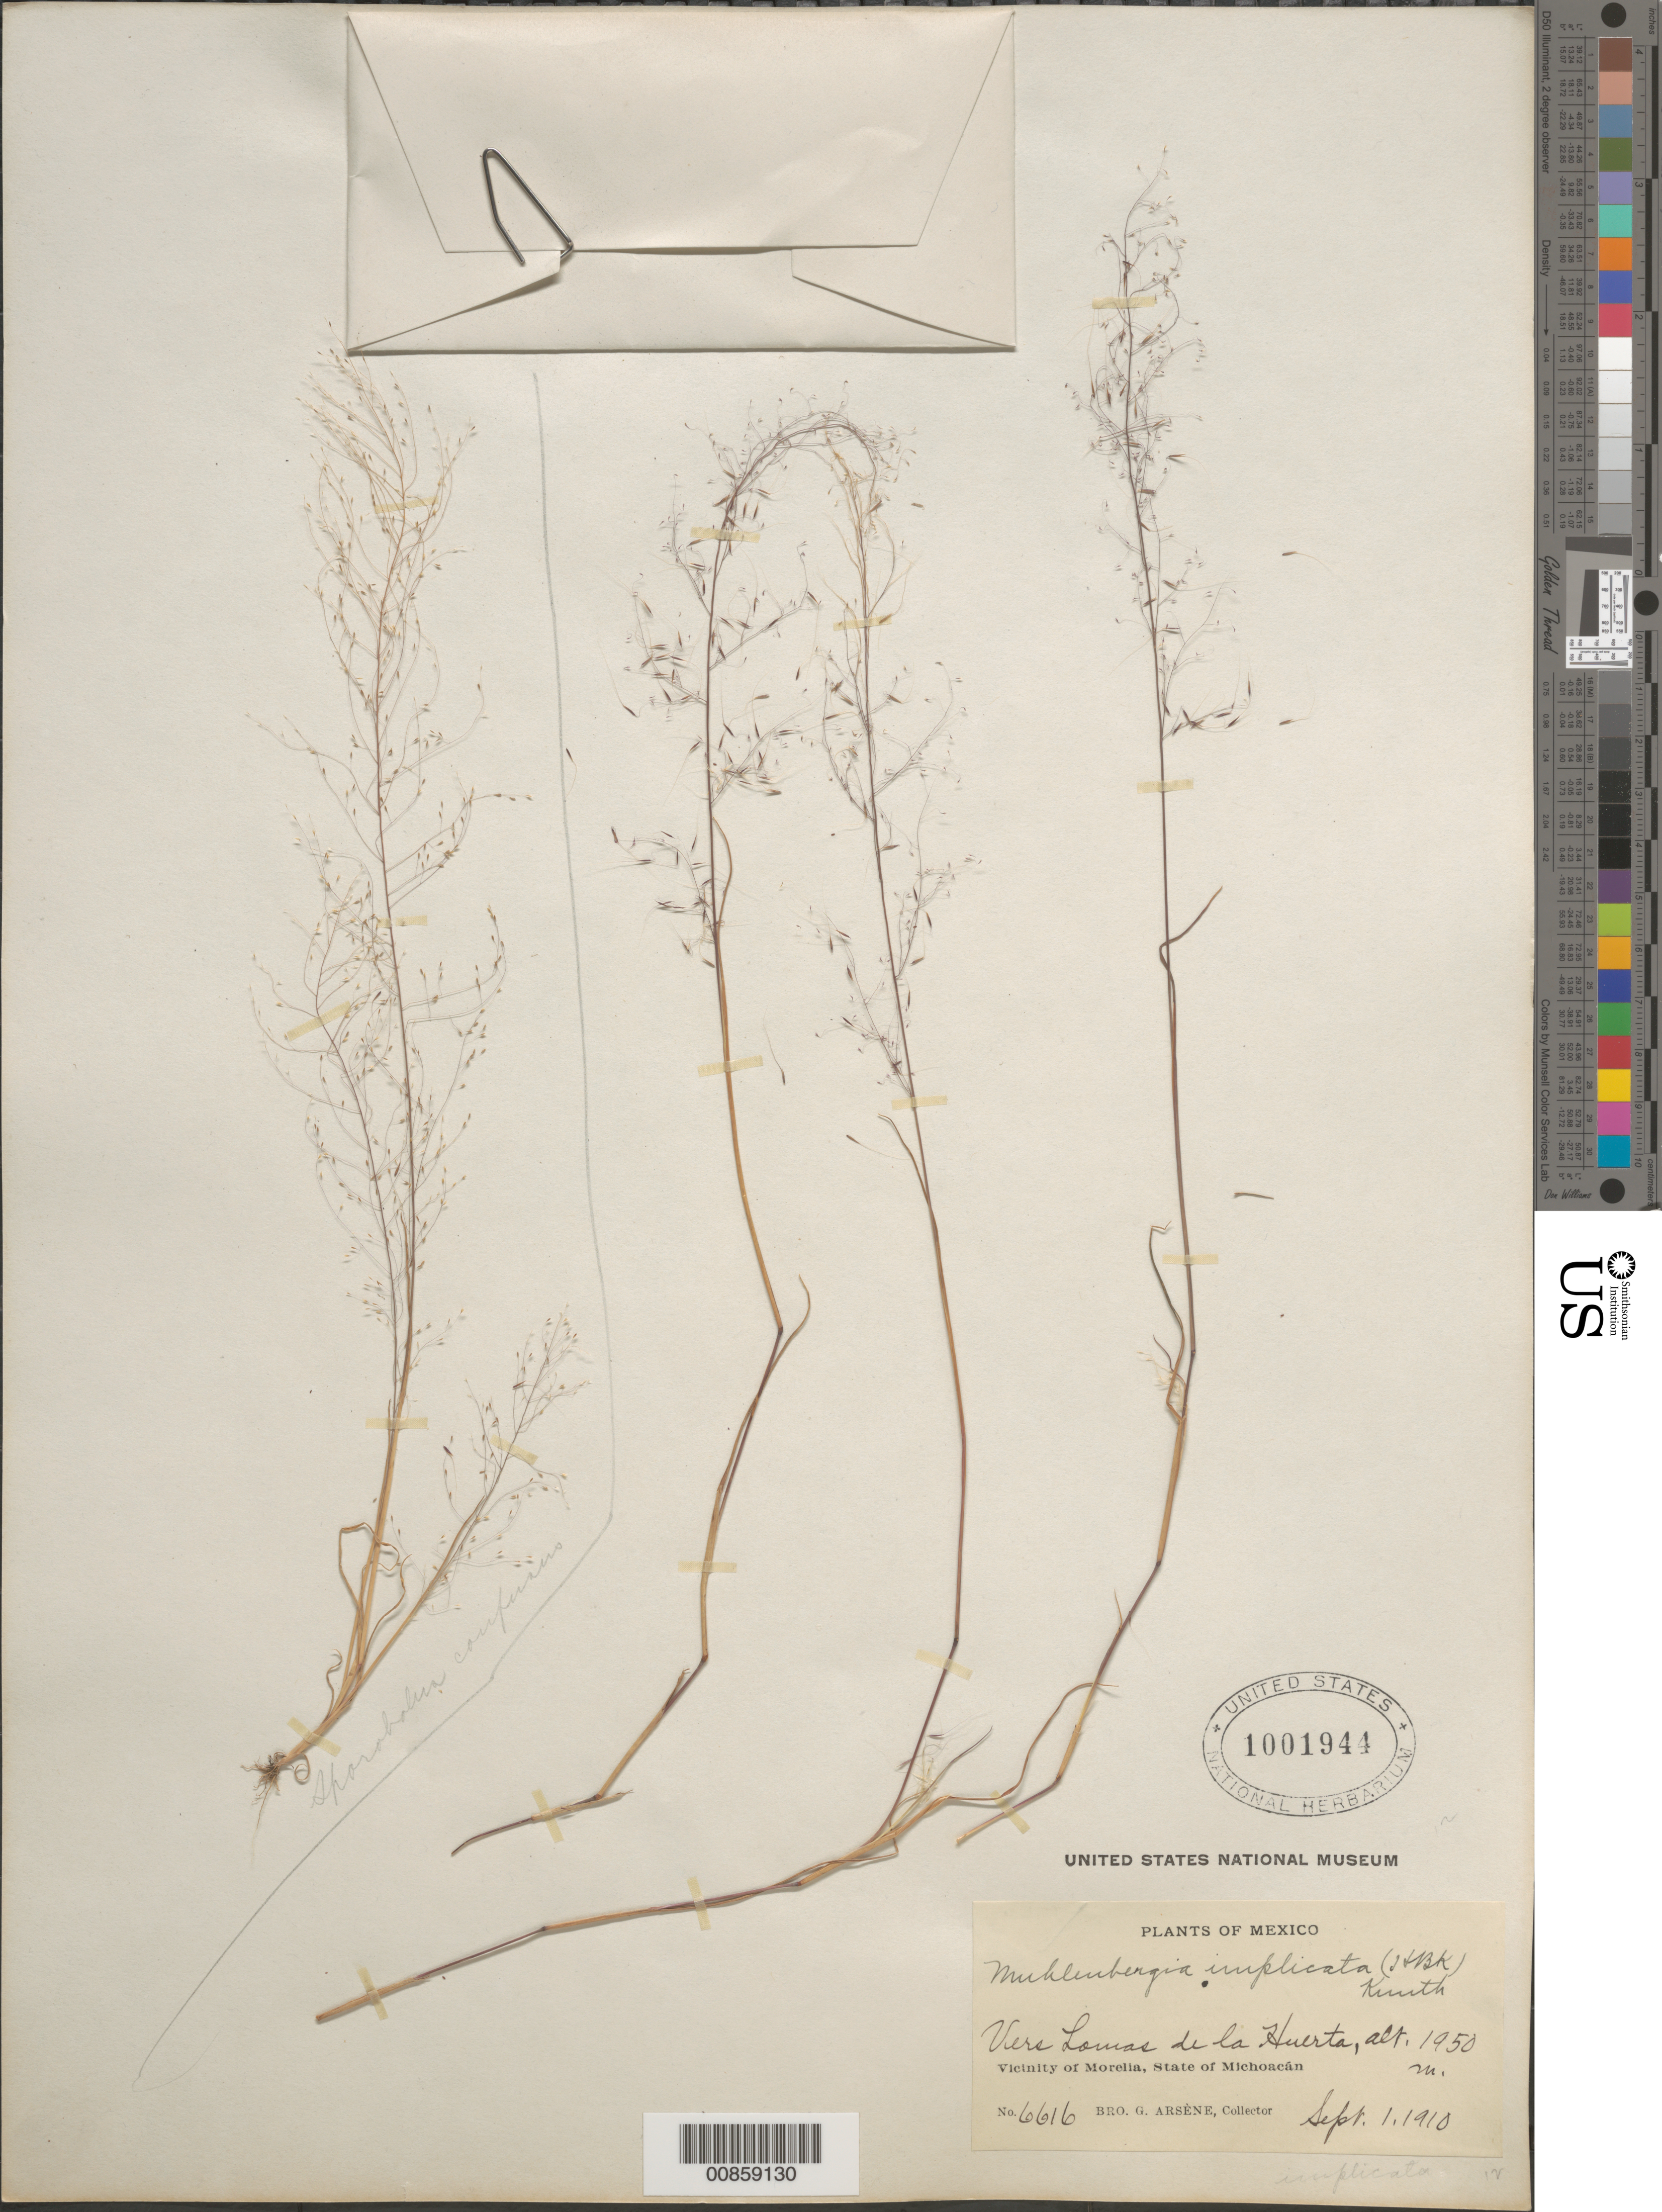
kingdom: Plantae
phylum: Tracheophyta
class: Liliopsida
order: Poales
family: Poaceae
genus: Muhlenbergia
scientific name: Muhlenbergia implicata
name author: (Kunth) Trin.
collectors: Bro. G. Arsène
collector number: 6616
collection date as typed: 01 Sep 1910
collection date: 1910-09-01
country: Mexico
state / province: Michoacán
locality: Lomas de la Huerta, vicinity of Morelia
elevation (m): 1950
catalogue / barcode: US 1001944